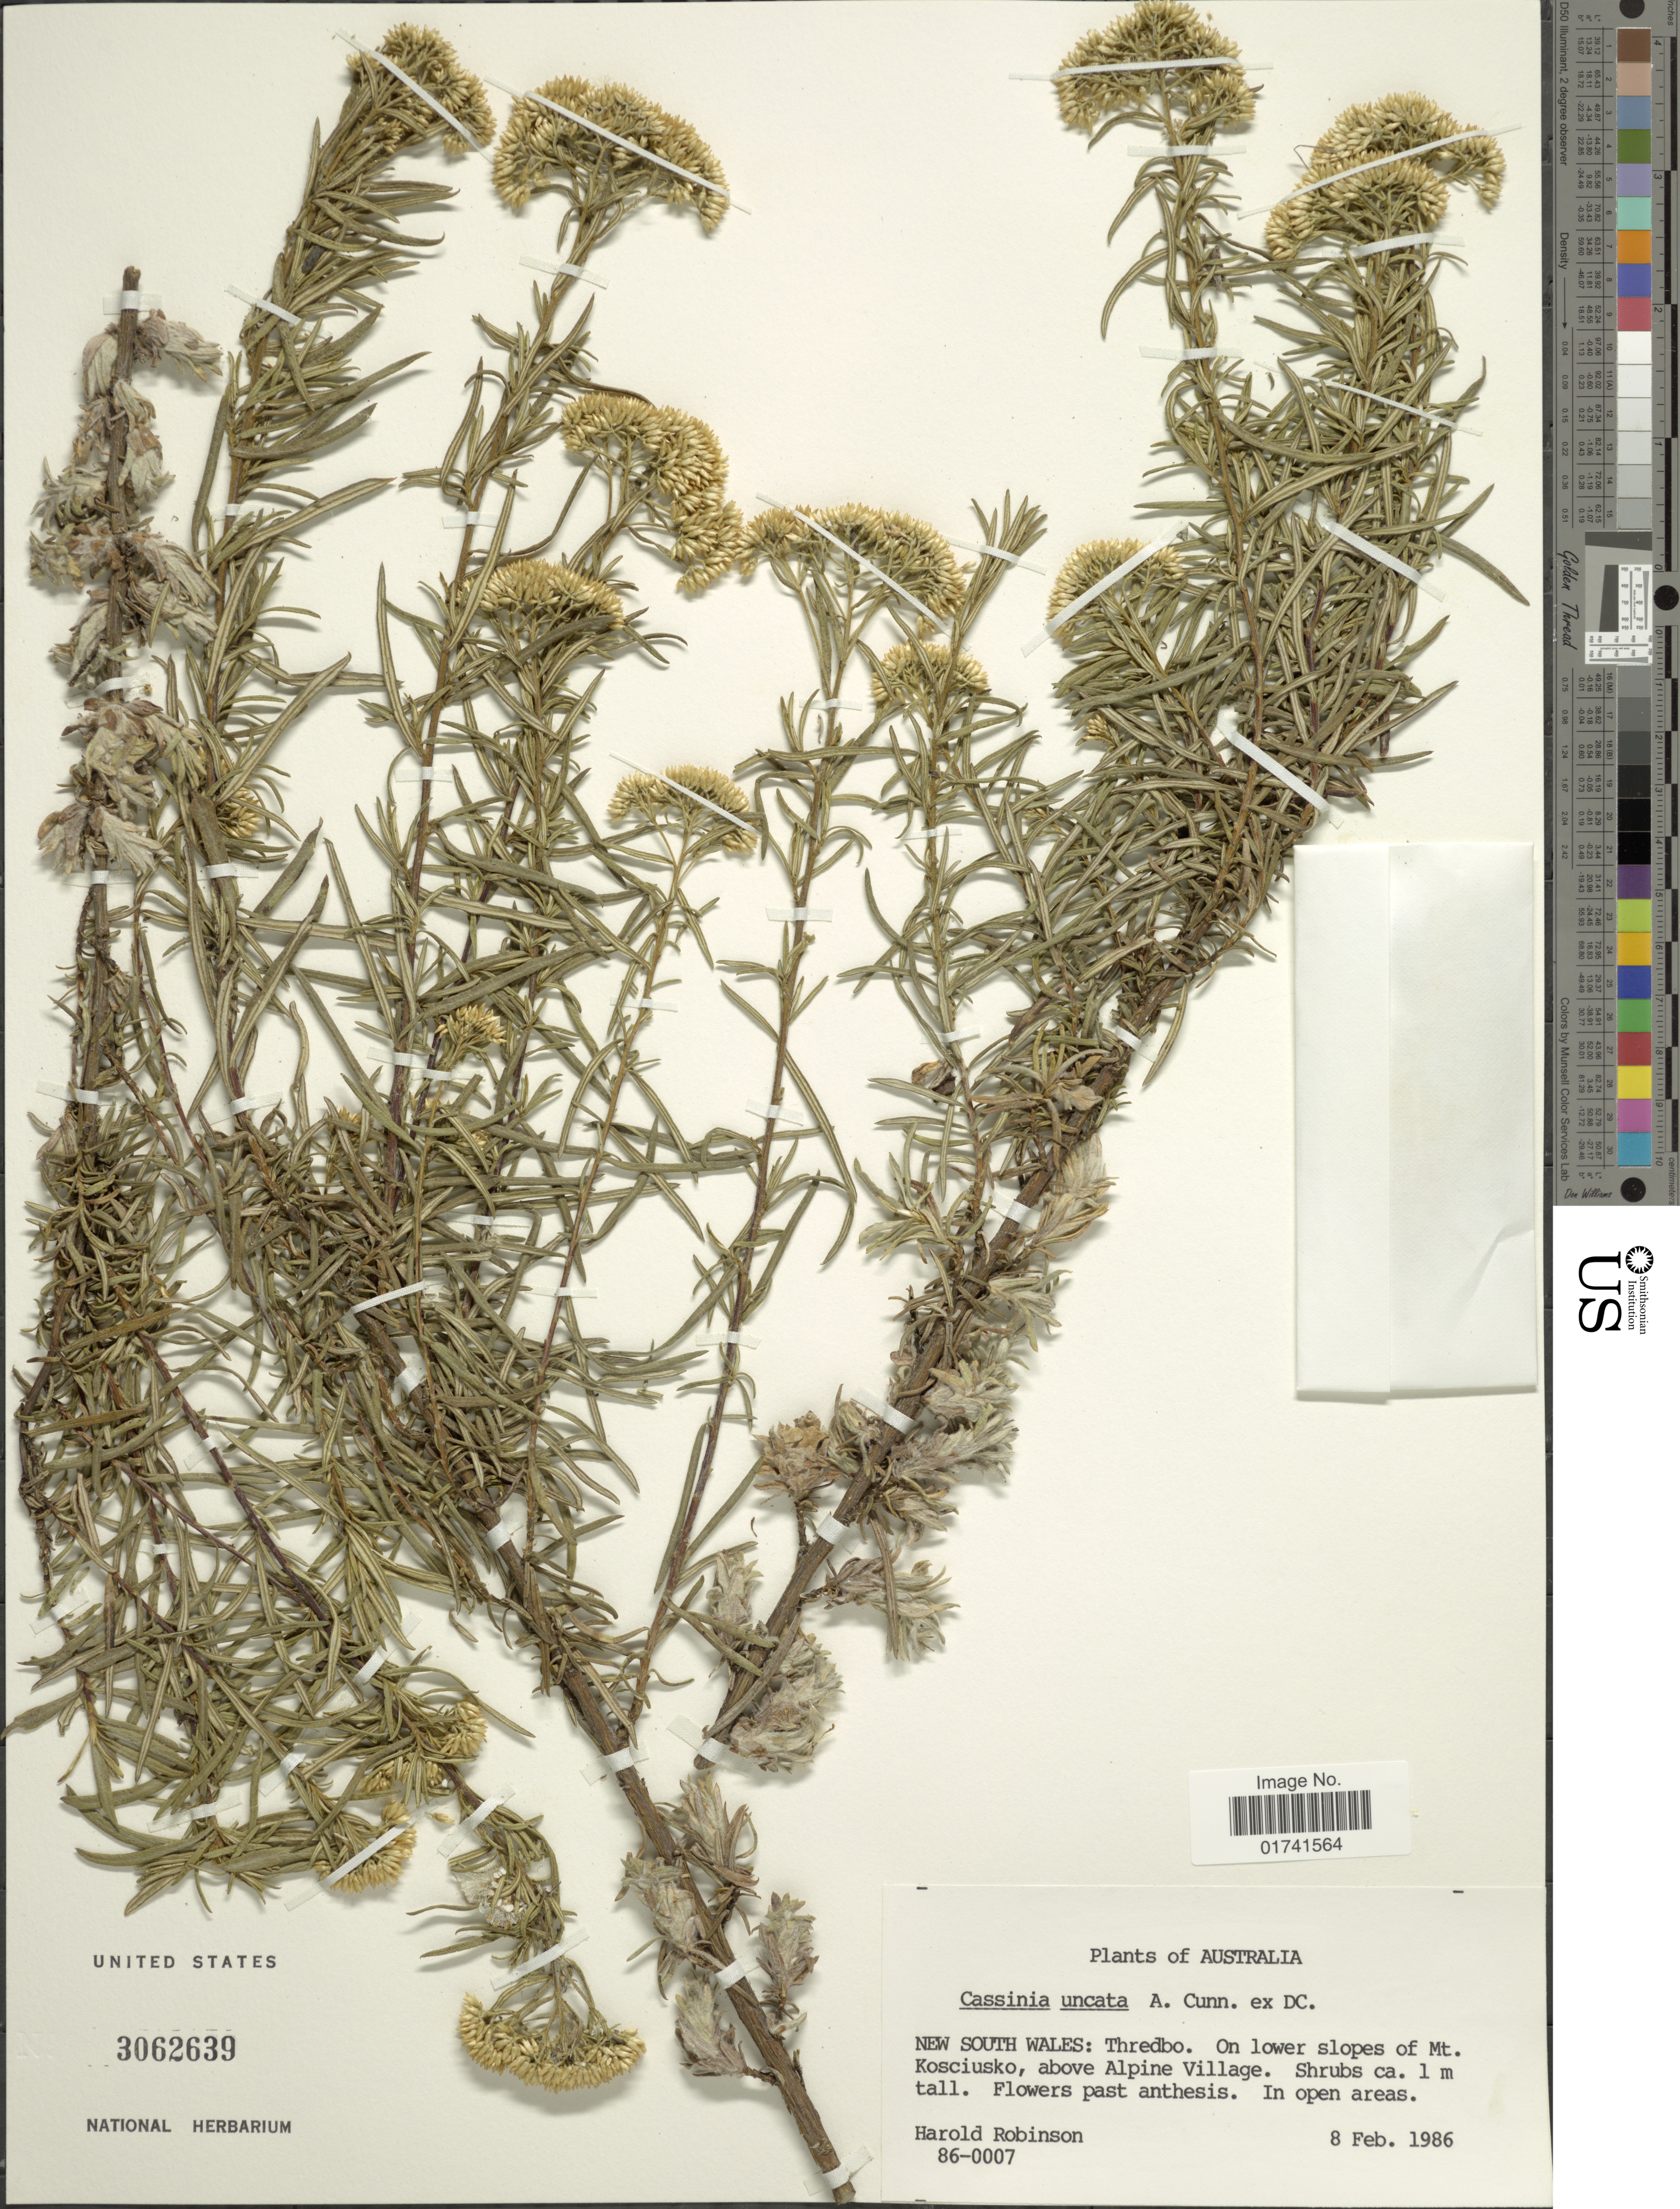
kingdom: Plantae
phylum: Tracheophyta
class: Magnoliopsida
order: Asterales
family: Asteraceae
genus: Cassinia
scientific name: Cassinia uncata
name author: A. Cunn. ex DC.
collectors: H. Robinson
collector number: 86-0007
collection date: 1986-02-08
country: Australia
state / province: New South Wales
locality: Thredbo, on lower slope of Mt. Kosciusko, above Alpine Village.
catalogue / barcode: US 3062639